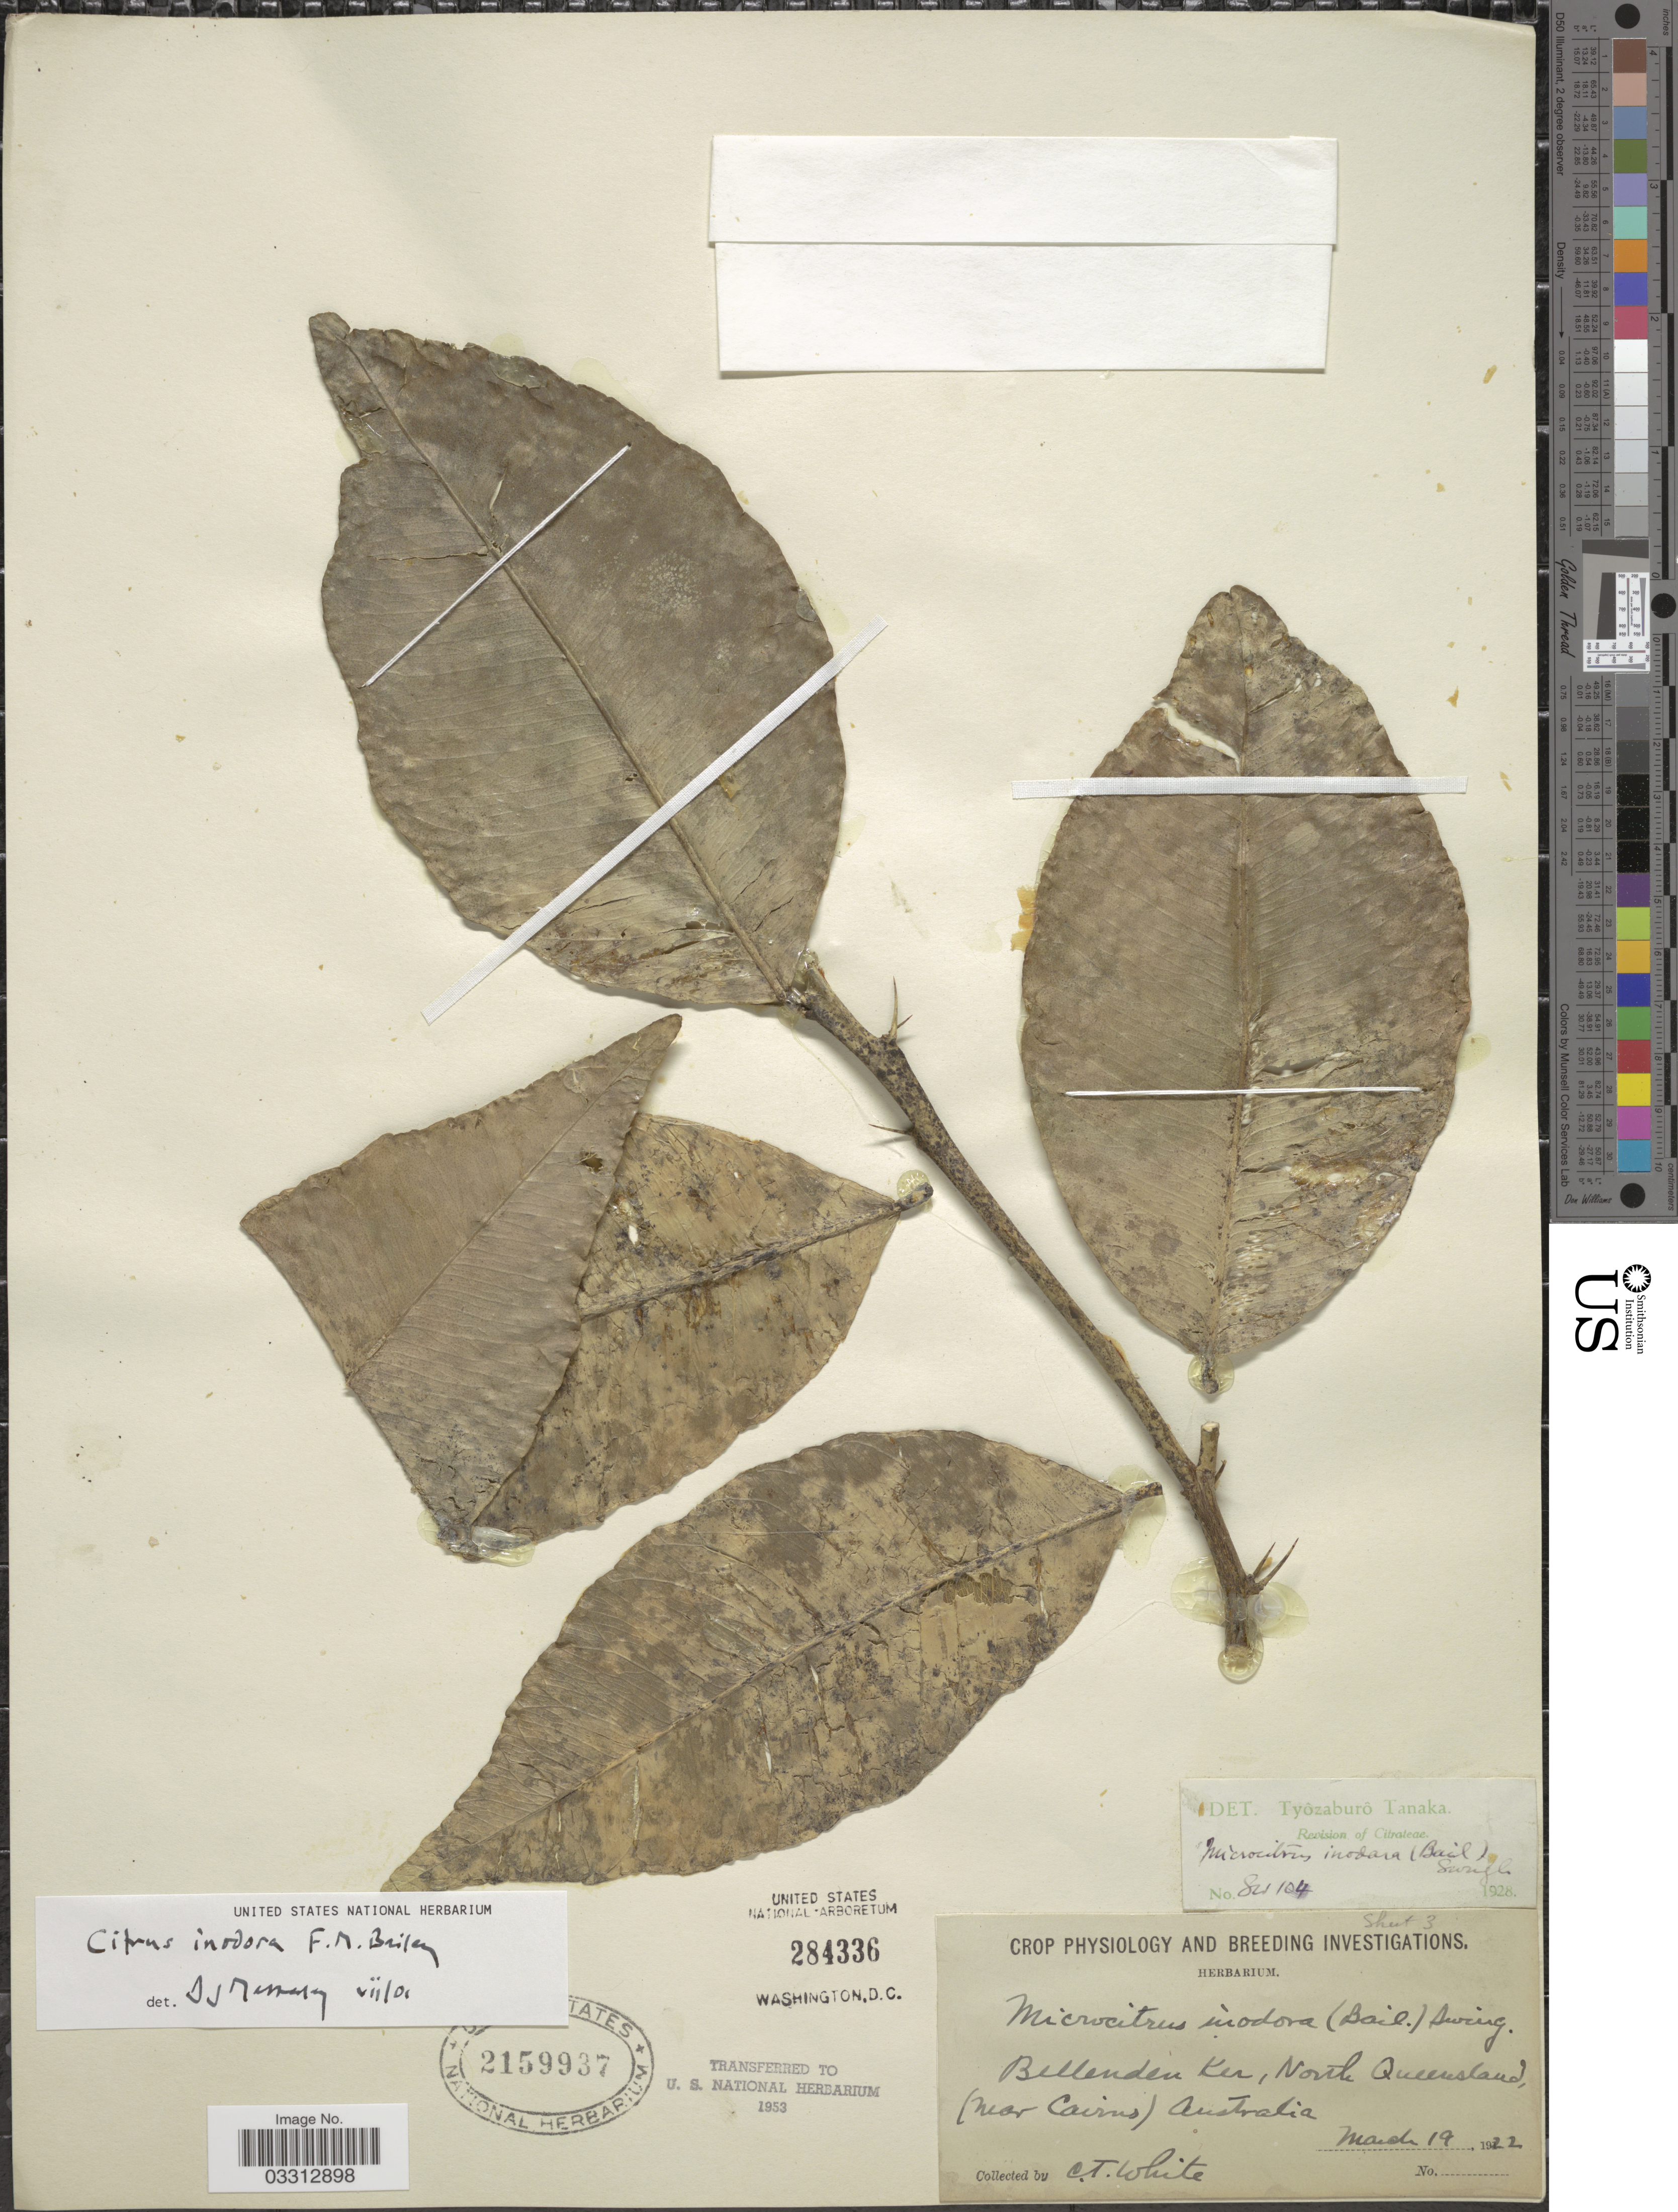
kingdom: Plantae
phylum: Tracheophyta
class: Magnoliopsida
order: Sapindales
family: Rutaceae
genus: Citrus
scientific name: Citrus inodora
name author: F.M. Bailey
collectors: C. T. White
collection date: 1922-03-19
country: Australia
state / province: Queensland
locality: Bellenden Ker, North Queensland (near Cairns).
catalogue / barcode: US 2159937